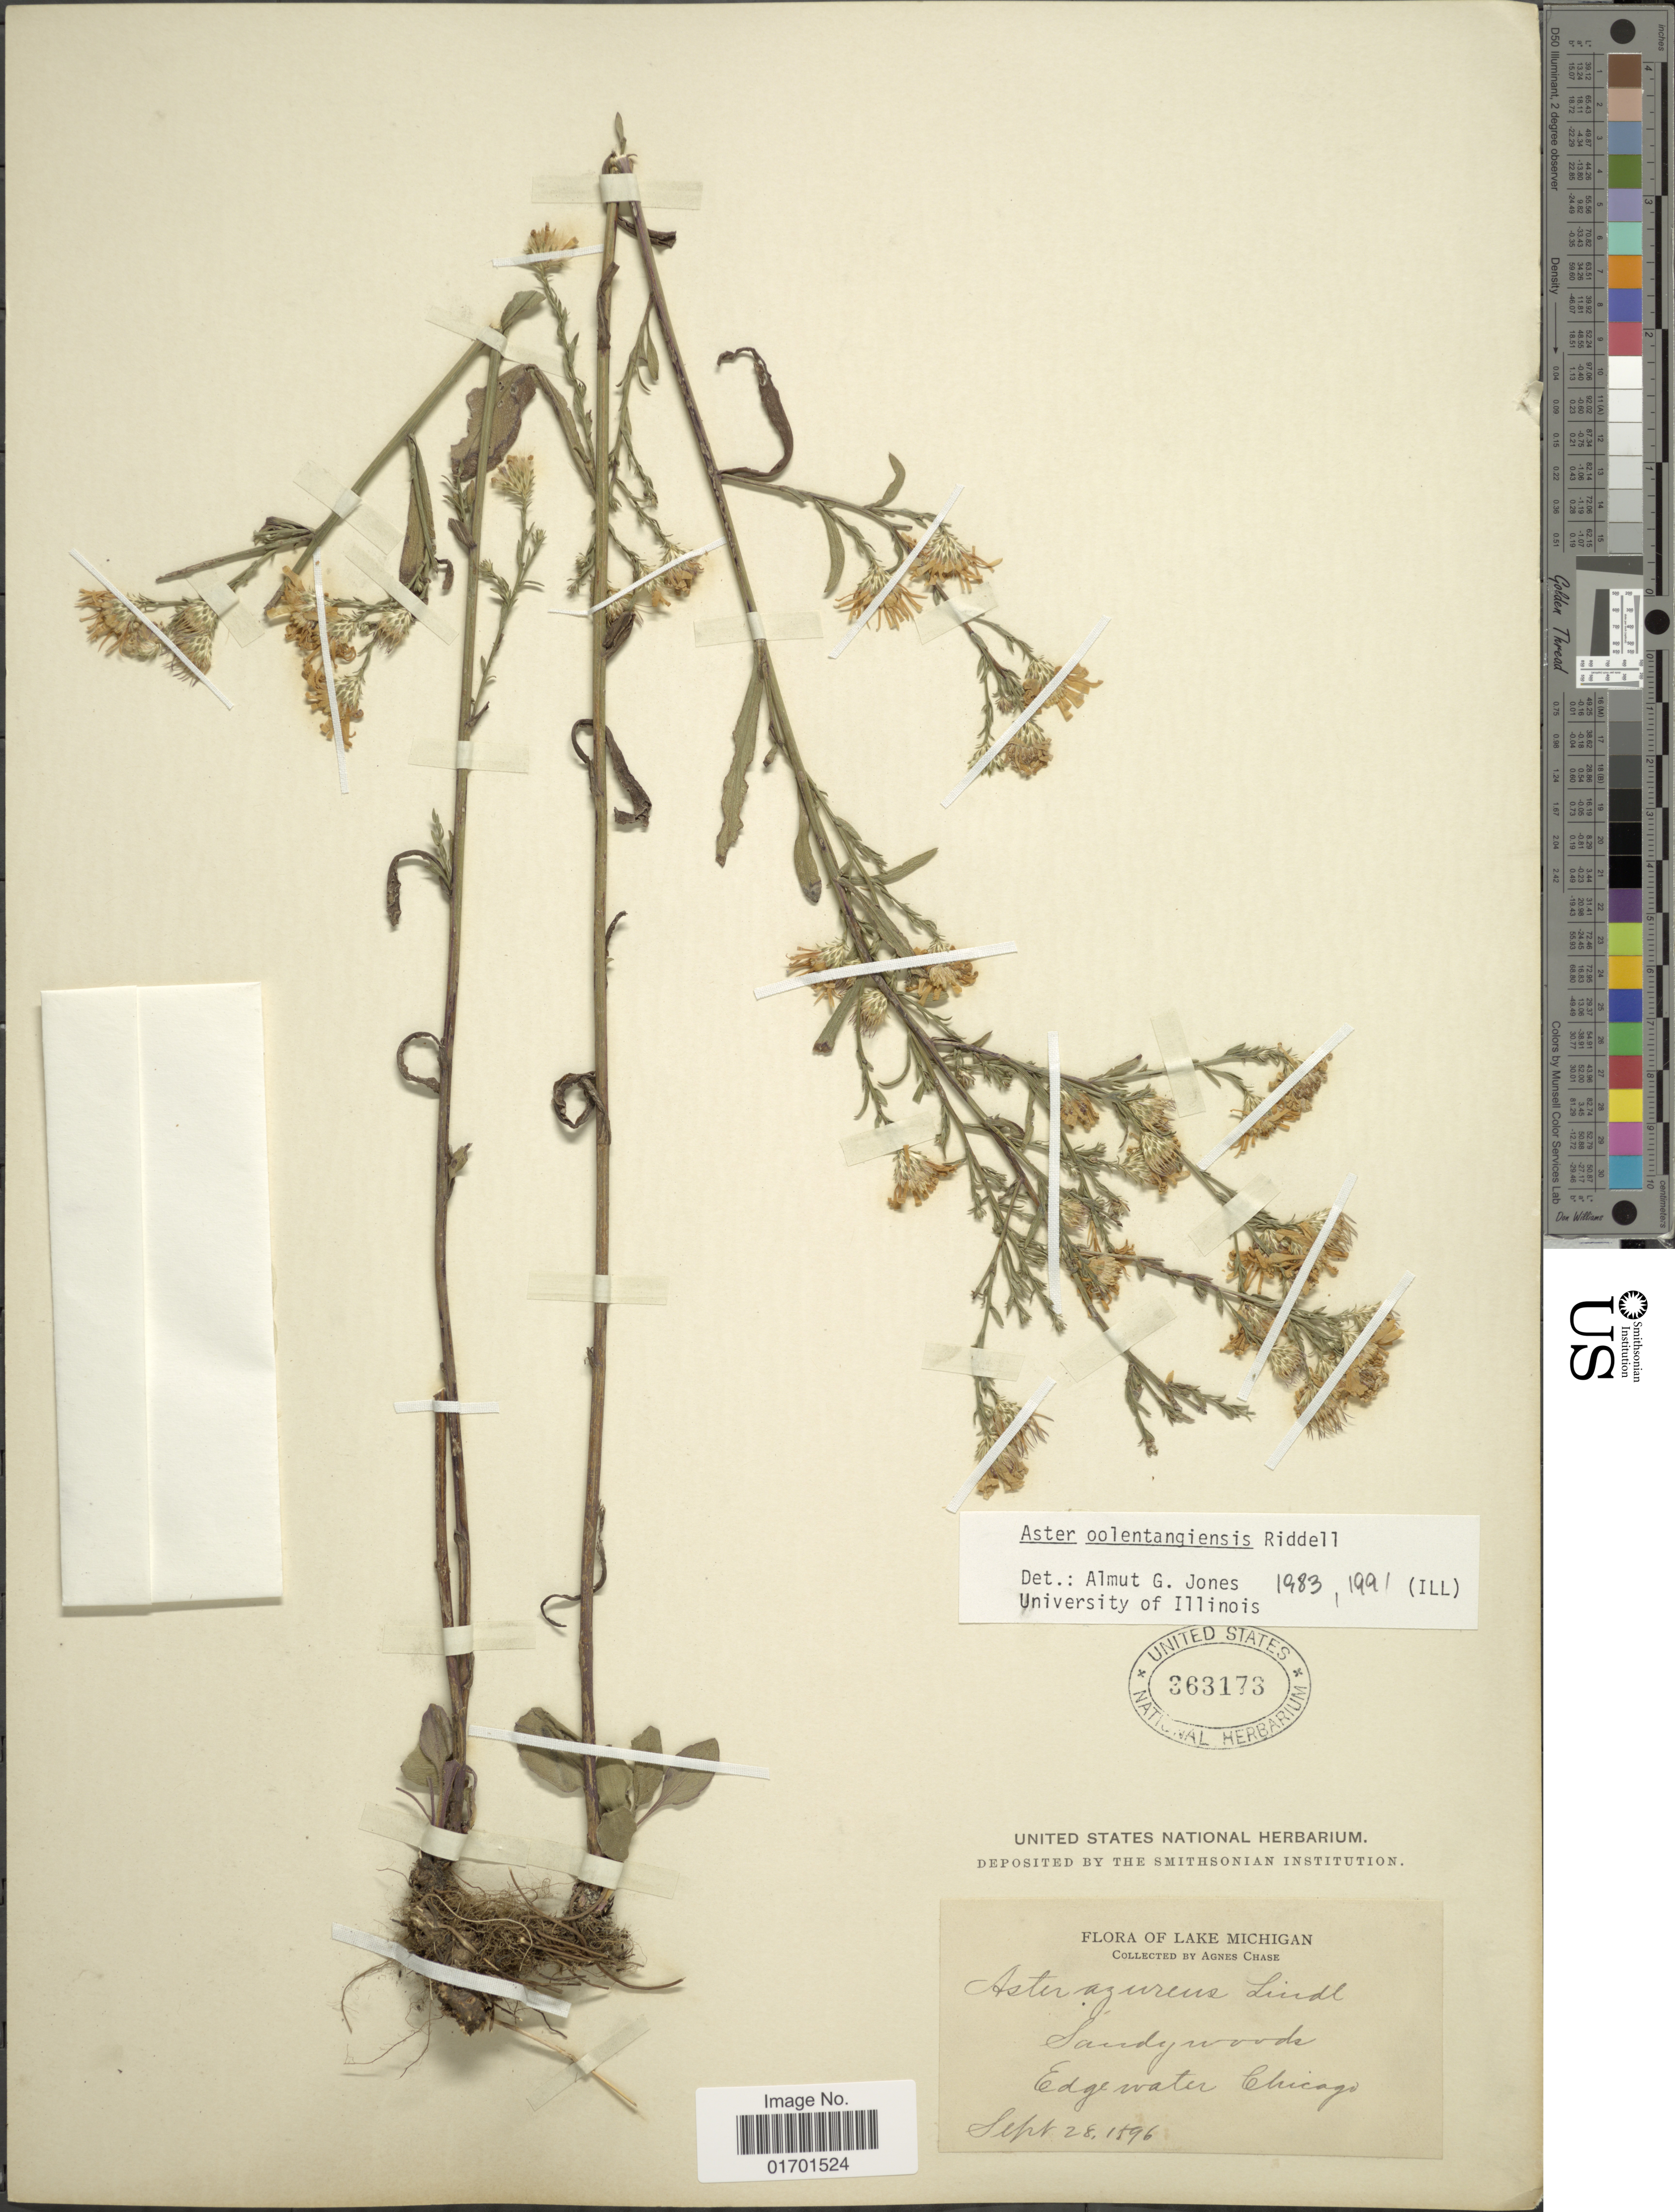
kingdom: Plantae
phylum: Tracheophyta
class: Magnoliopsida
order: Asterales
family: Asteraceae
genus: Symphyotrichum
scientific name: Symphyotrichum oolentangiense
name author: (Riddell) G.L. Nesom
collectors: A. Chase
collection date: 1896-09-28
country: United States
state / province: Michigan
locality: Lake Michigan, Sandy woods, Edge water, Chicago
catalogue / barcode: US 363173